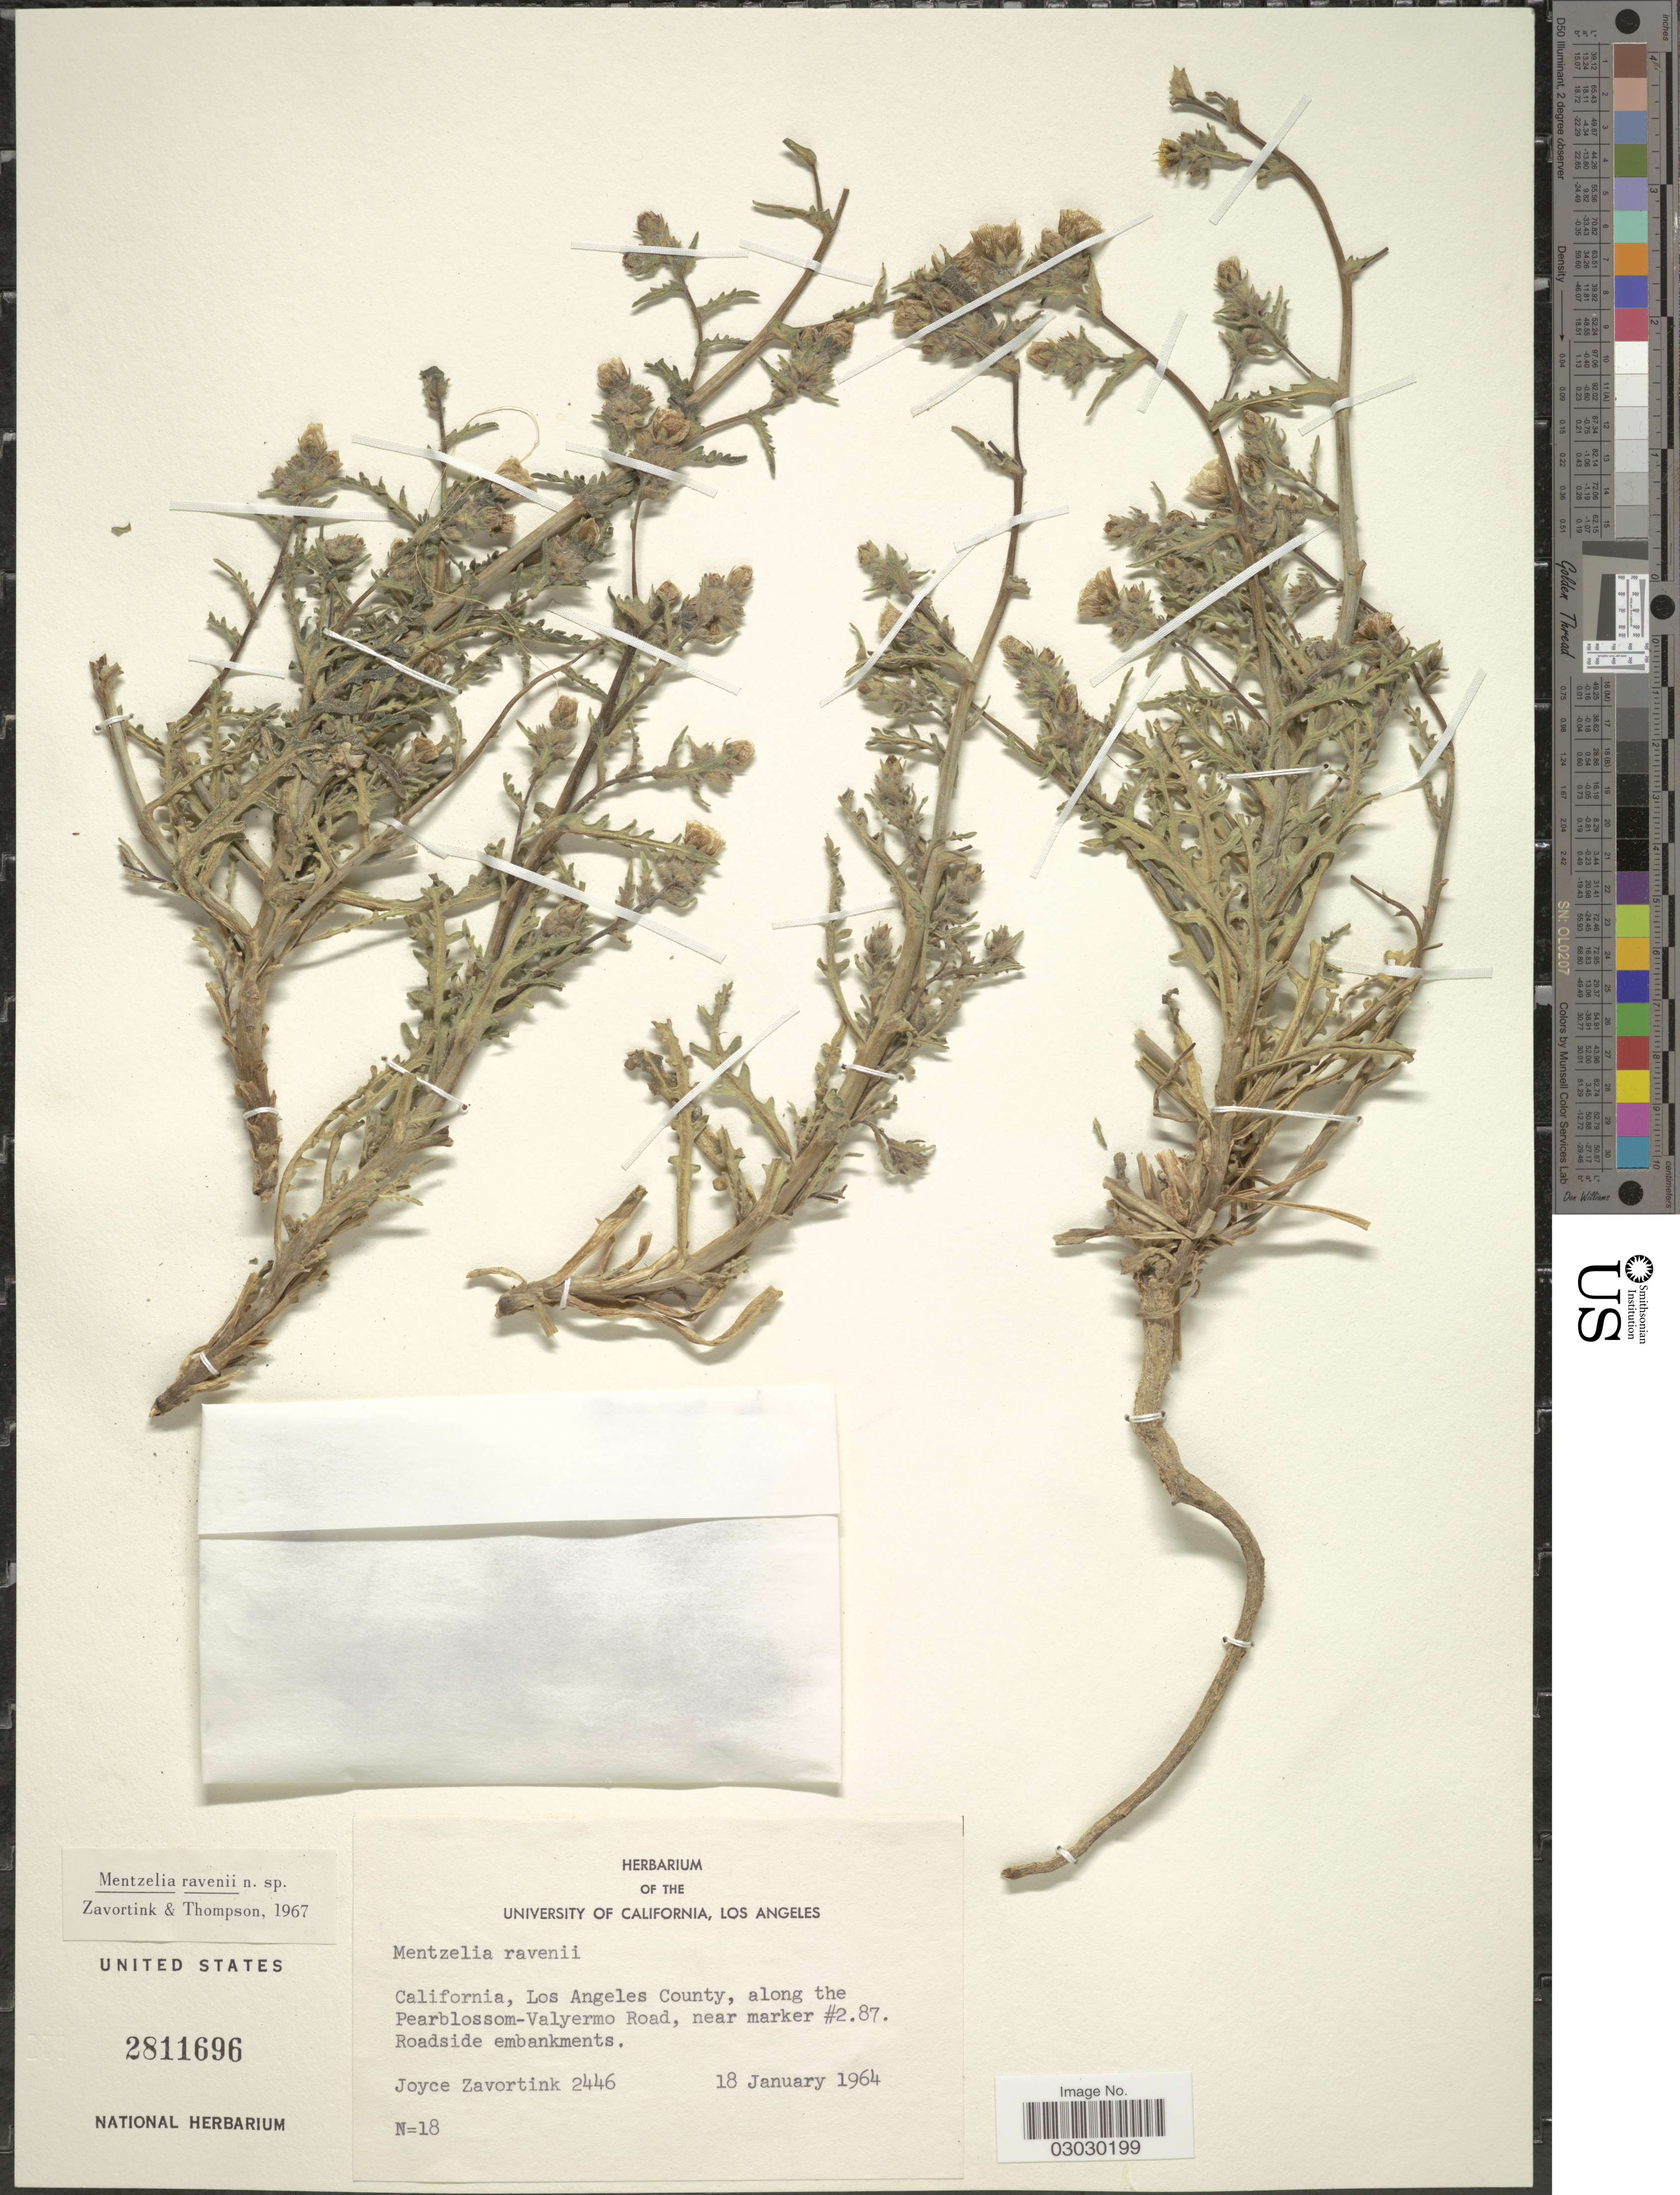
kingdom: Plantae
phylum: Tracheophyta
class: Magnoliopsida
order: Cornales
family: Loasaceae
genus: Mentzelia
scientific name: Mentzelia ravenii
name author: H.J. Thomps. & J.E. Roberts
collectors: J. Zavortink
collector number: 2446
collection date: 1964-01-18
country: United States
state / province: California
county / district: Los Angeles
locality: Los Angeles County, along the Pearblossom-Valyero Road, near marker #2.87, Roadside embankments.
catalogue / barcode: US 2811696